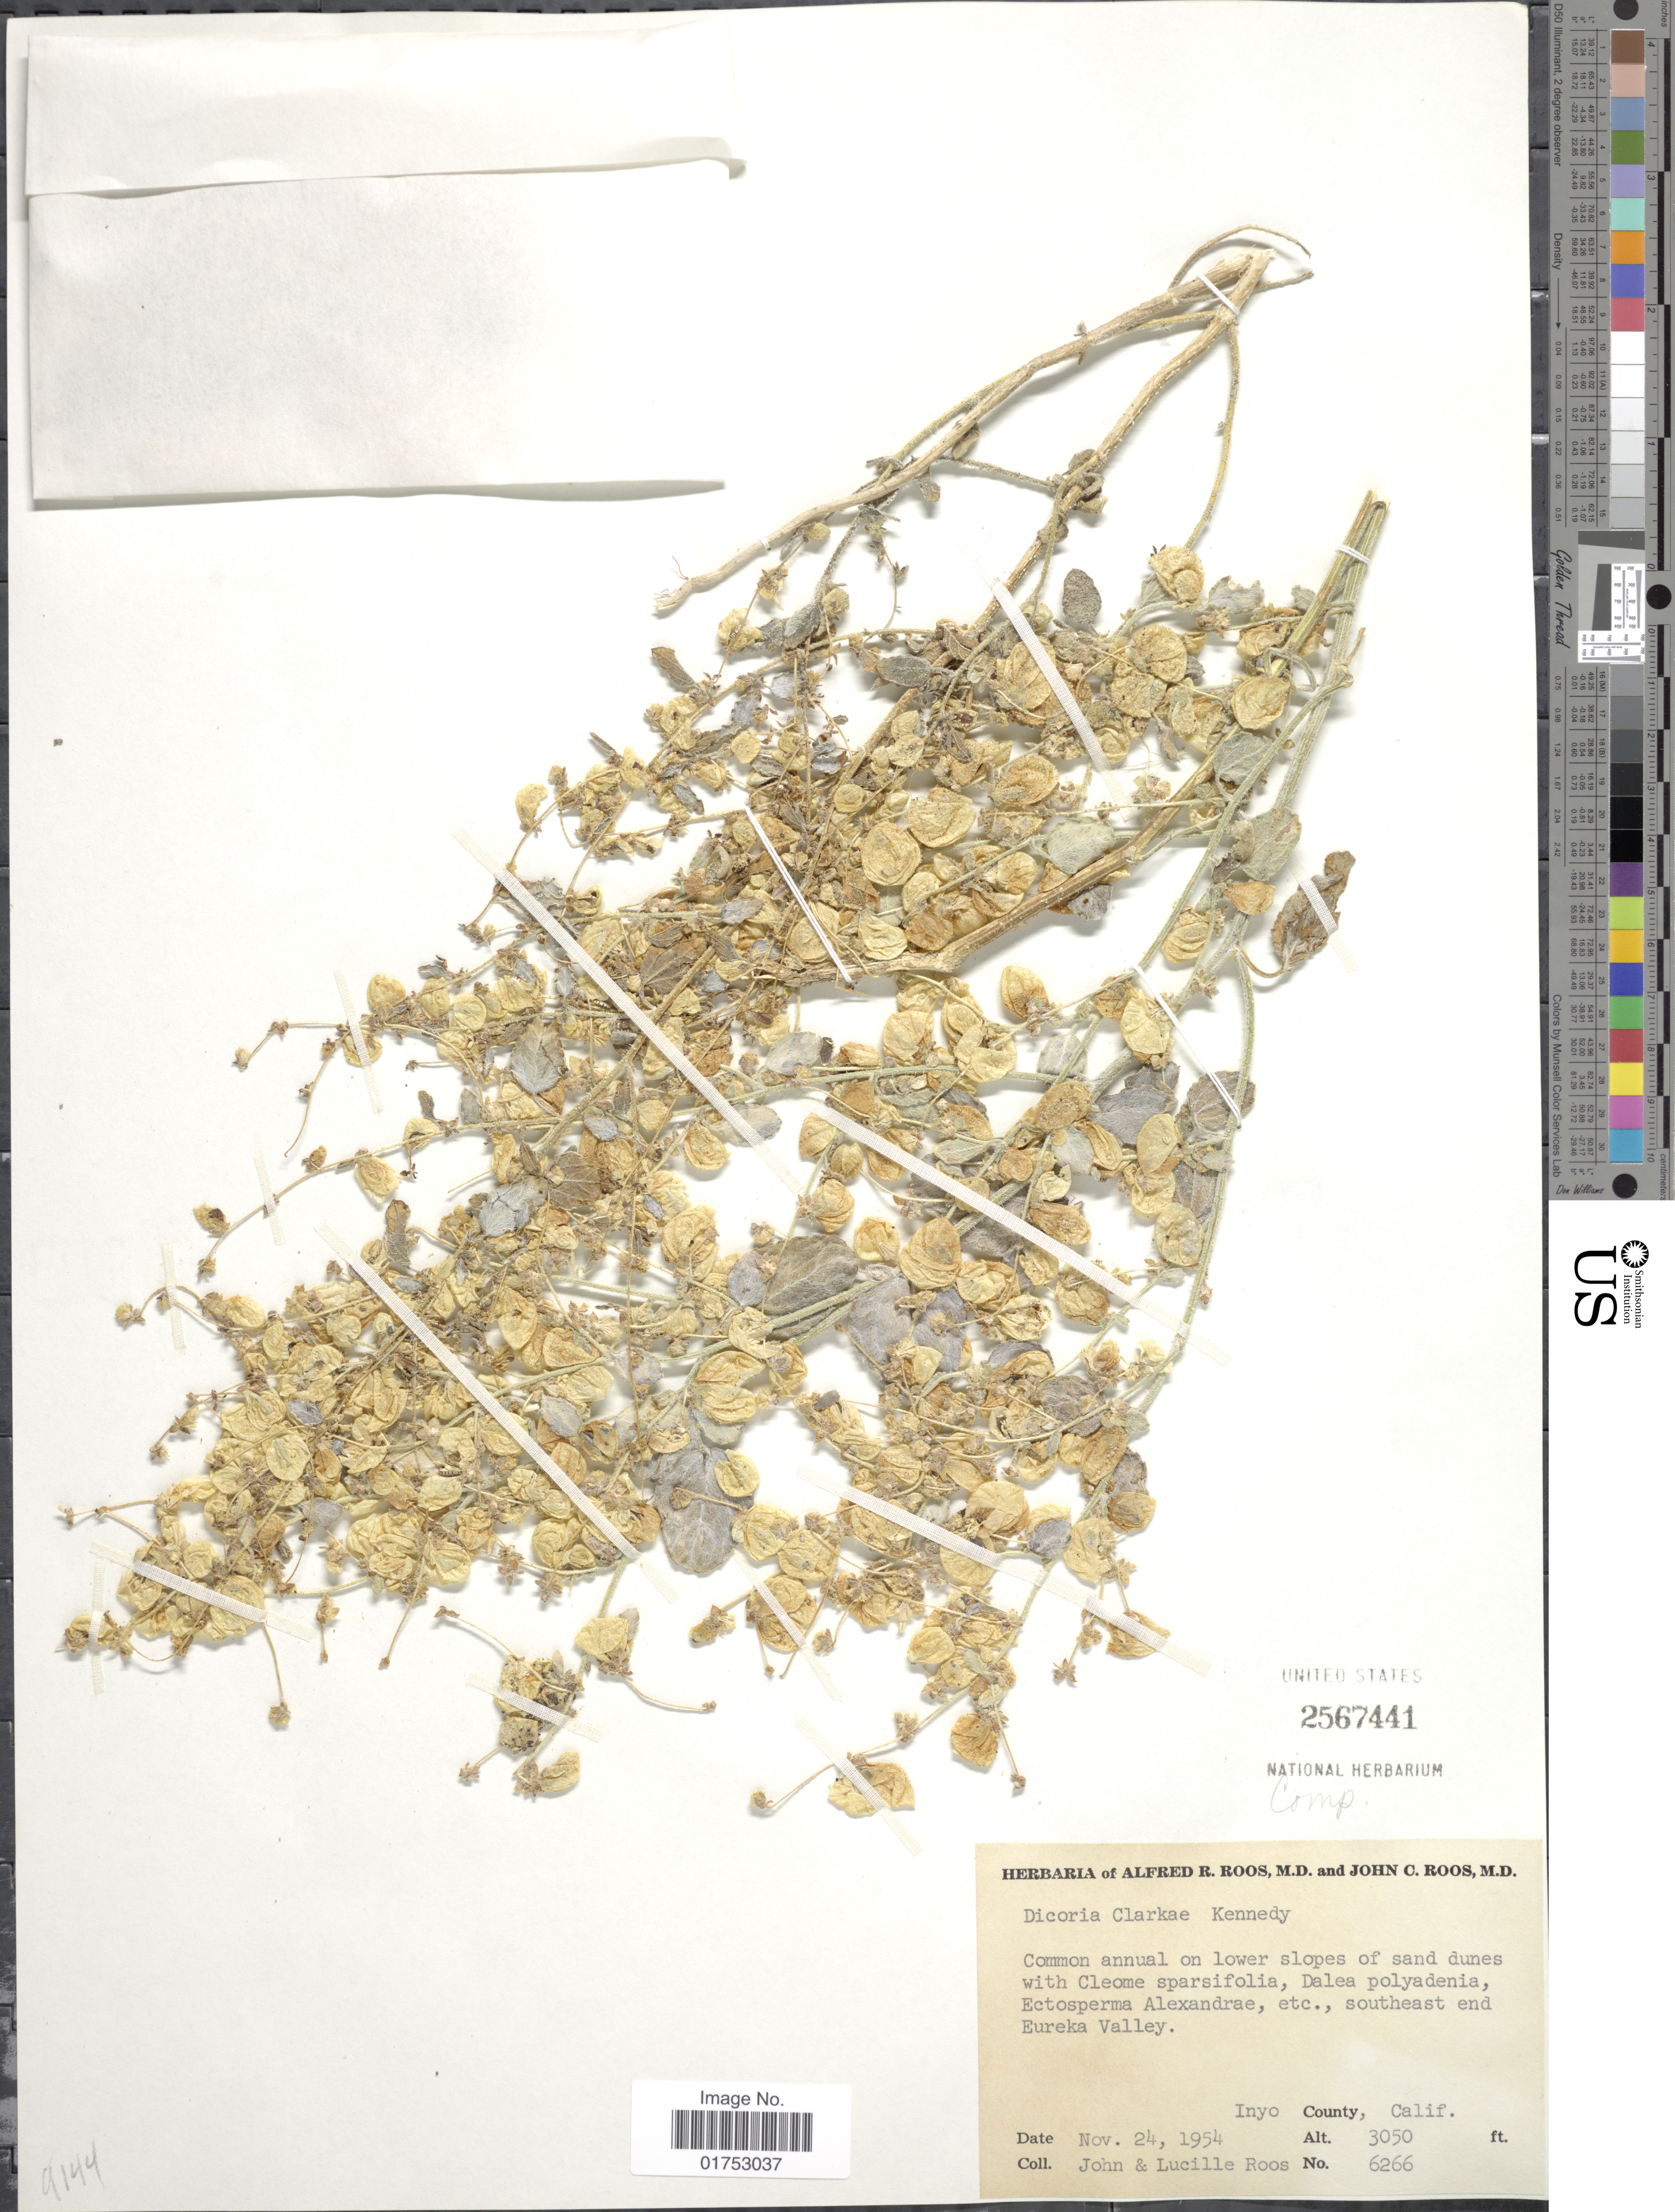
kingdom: Plantae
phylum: Tracheophyta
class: Magnoliopsida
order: Asterales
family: Asteraceae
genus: Dicoria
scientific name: Dicoria clarkiae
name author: P.B. Kenn.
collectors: J. Ross & L. Roos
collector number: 6266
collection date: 1954-11-24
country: United States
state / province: California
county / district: Inyo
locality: Southeast end Eureka Valley, Inyo County, Calif.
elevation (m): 930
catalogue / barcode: US 2567441